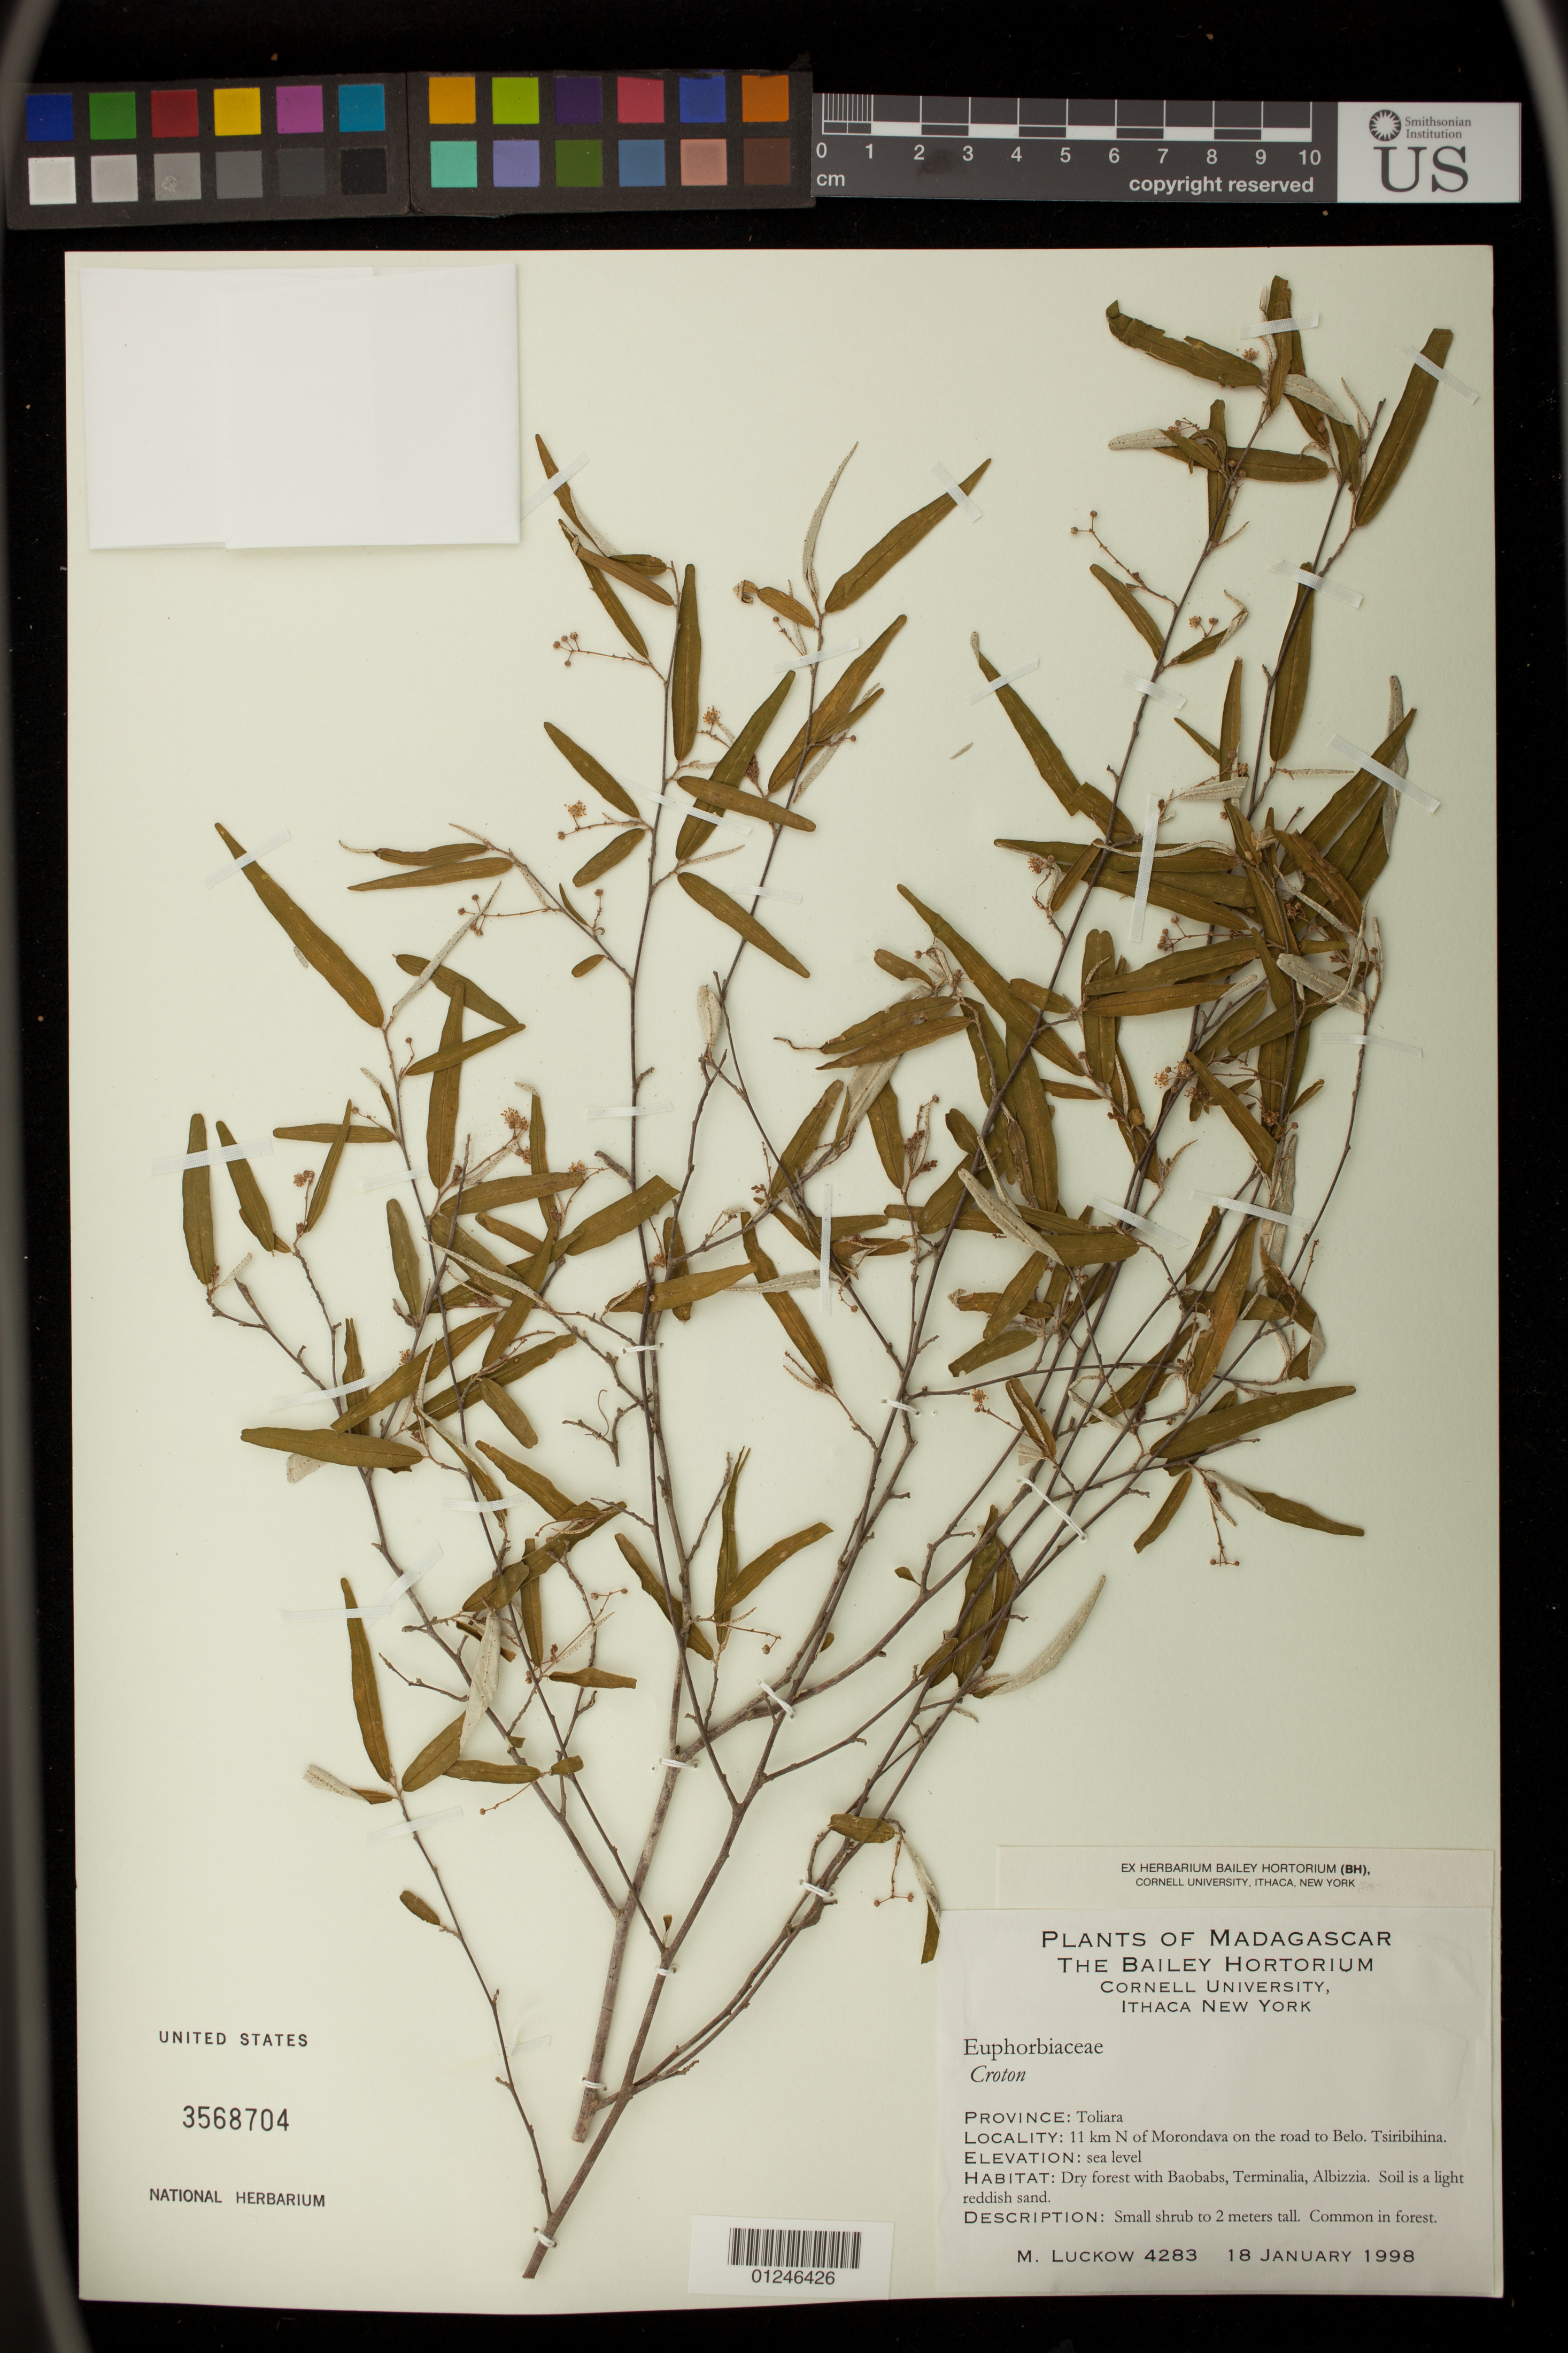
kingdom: Plantae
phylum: Tracheophyta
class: Magnoliopsida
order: Malpighiales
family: Euphorbiaceae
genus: Croton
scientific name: Croton elaeagni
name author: Baill.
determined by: Berry, P. E., (WIS), University of Wisconsin - Madison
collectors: M. A. Luckow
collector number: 4283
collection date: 1998-01-18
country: Madagascar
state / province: Atsimo-Andrefana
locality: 11 m N of Morondava on the road to Belo. Tsiribihina.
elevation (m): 0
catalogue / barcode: US 3568704